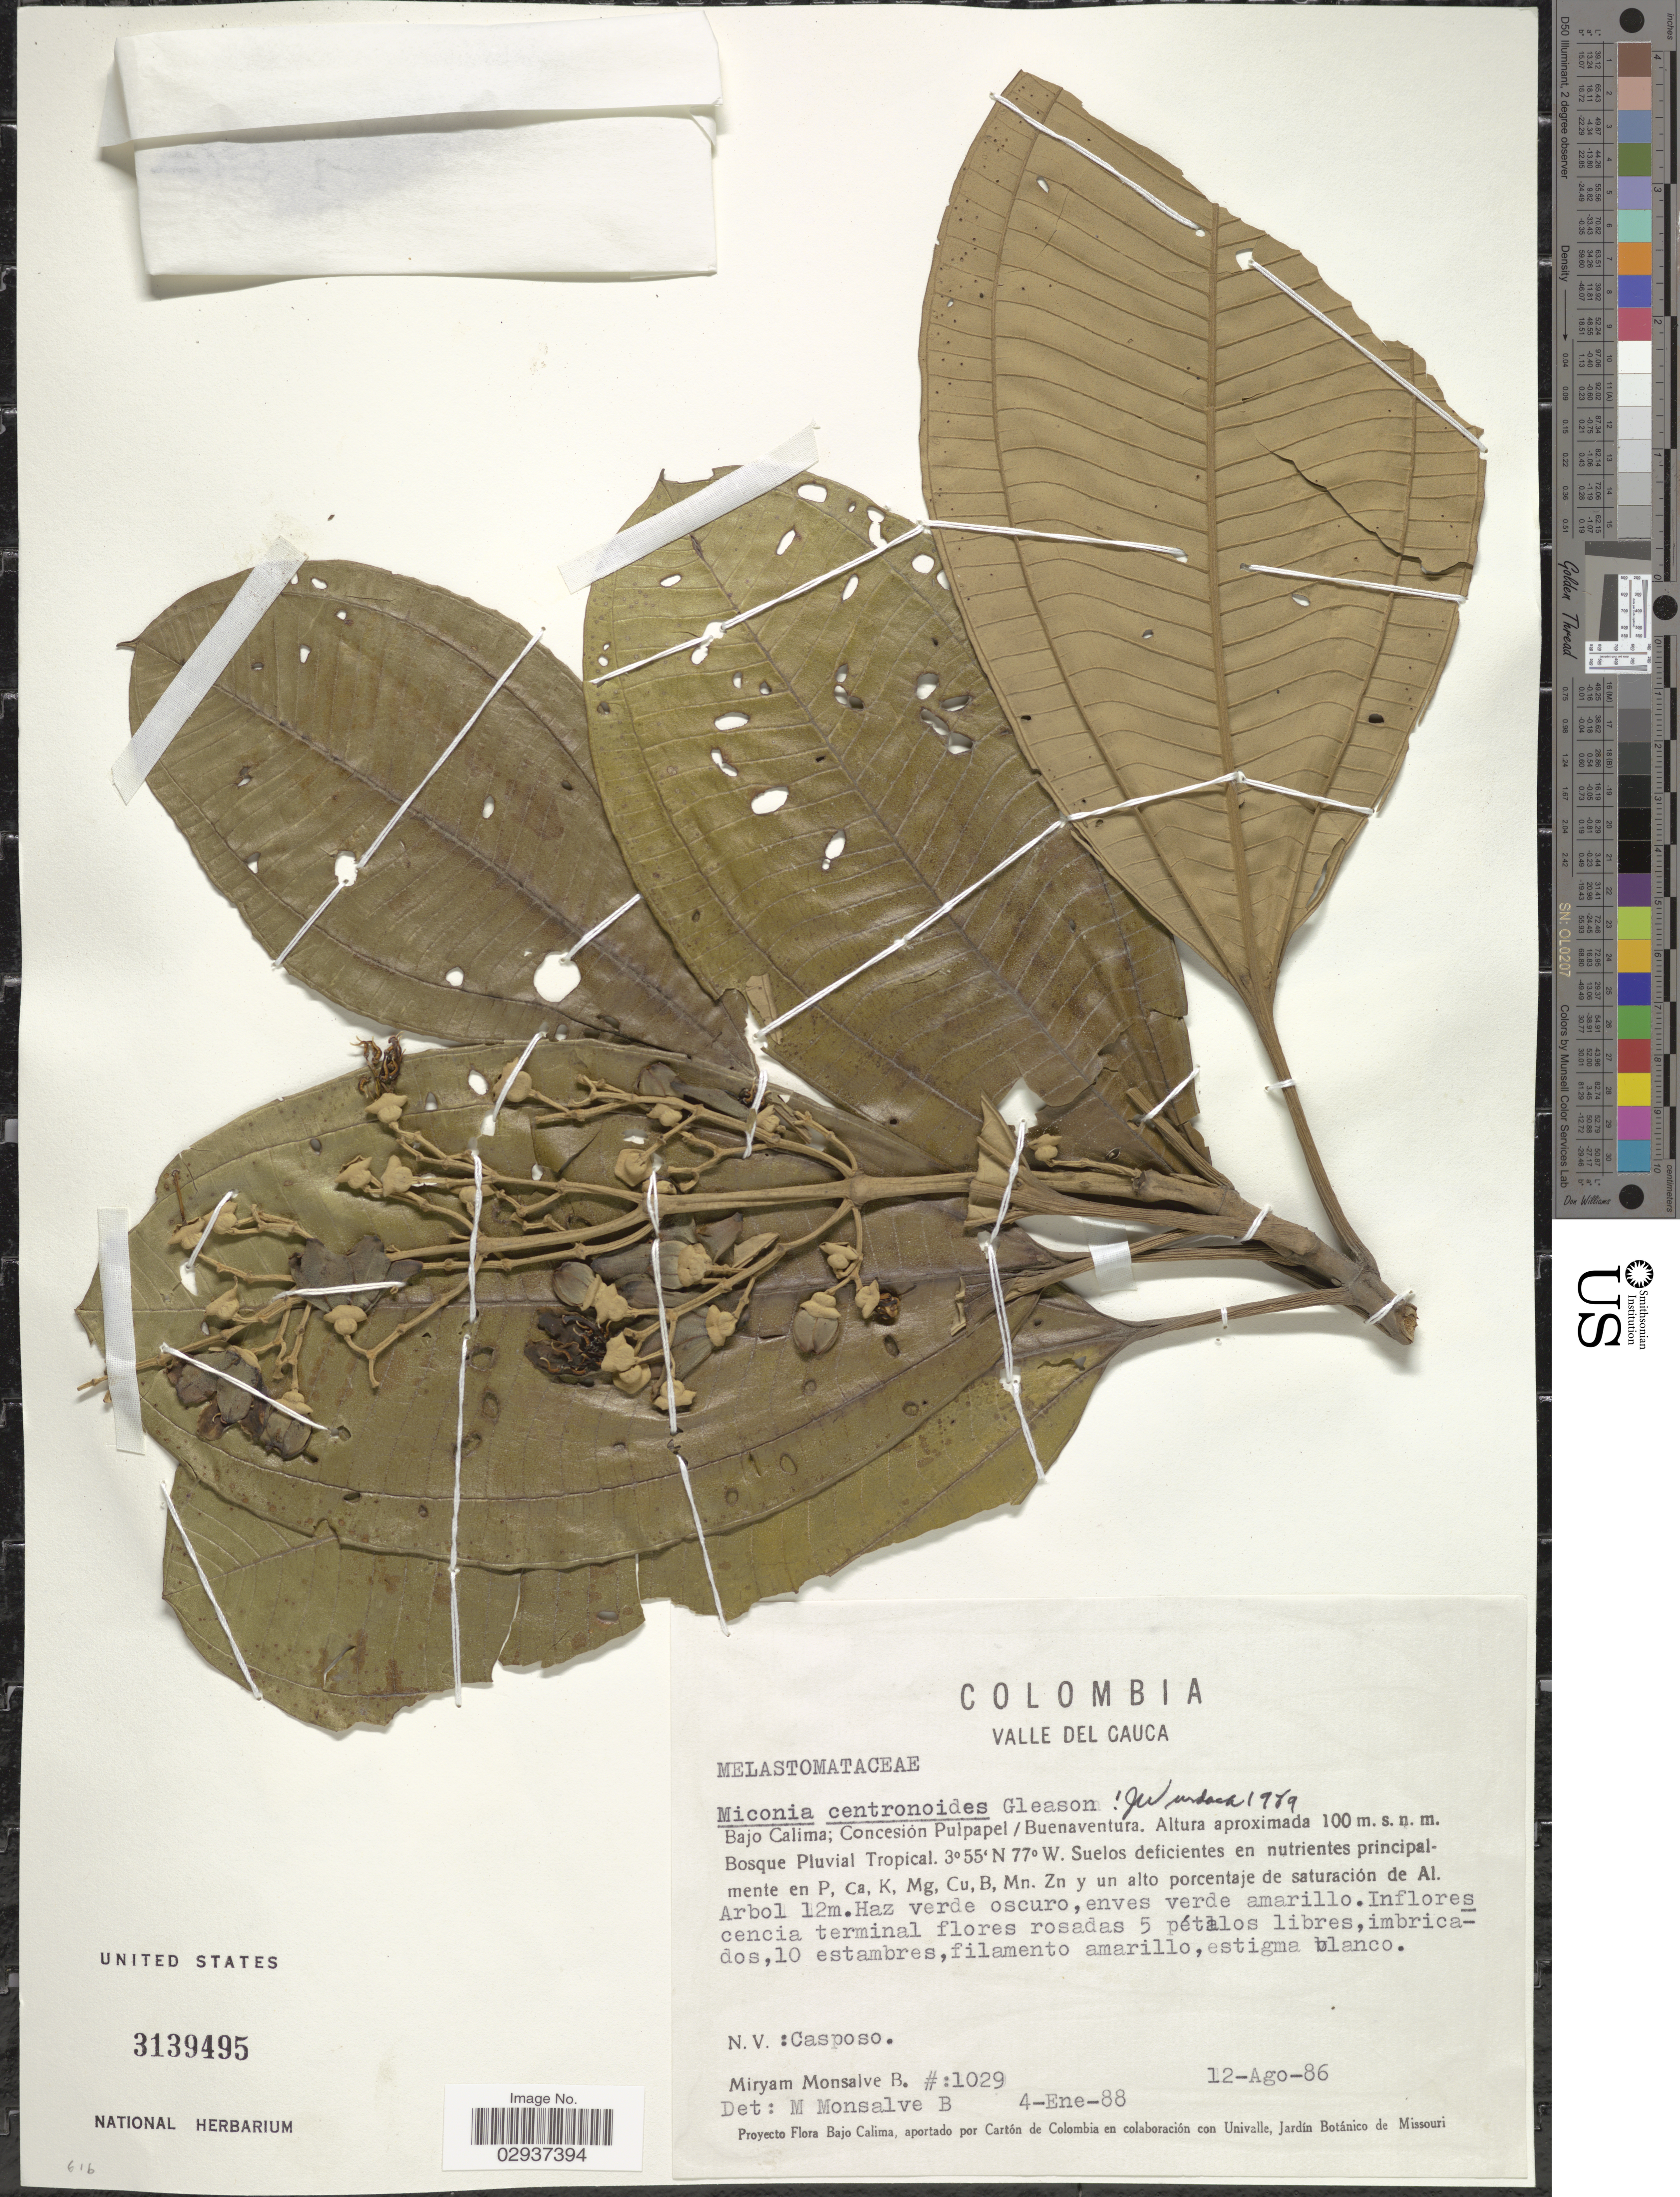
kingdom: Plantae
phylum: Tracheophyta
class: Magnoliopsida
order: Myrtales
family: Melastomataceae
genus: Miconia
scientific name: Miconia centronioides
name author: Gleason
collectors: M. Monsalve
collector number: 1029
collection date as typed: Transcribed d/m/y: 12/8/86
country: Colombia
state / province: Valle del Cauca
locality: Bajo Calima; Concesión Pulpapel / Buenaventura.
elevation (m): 100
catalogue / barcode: US 3139495